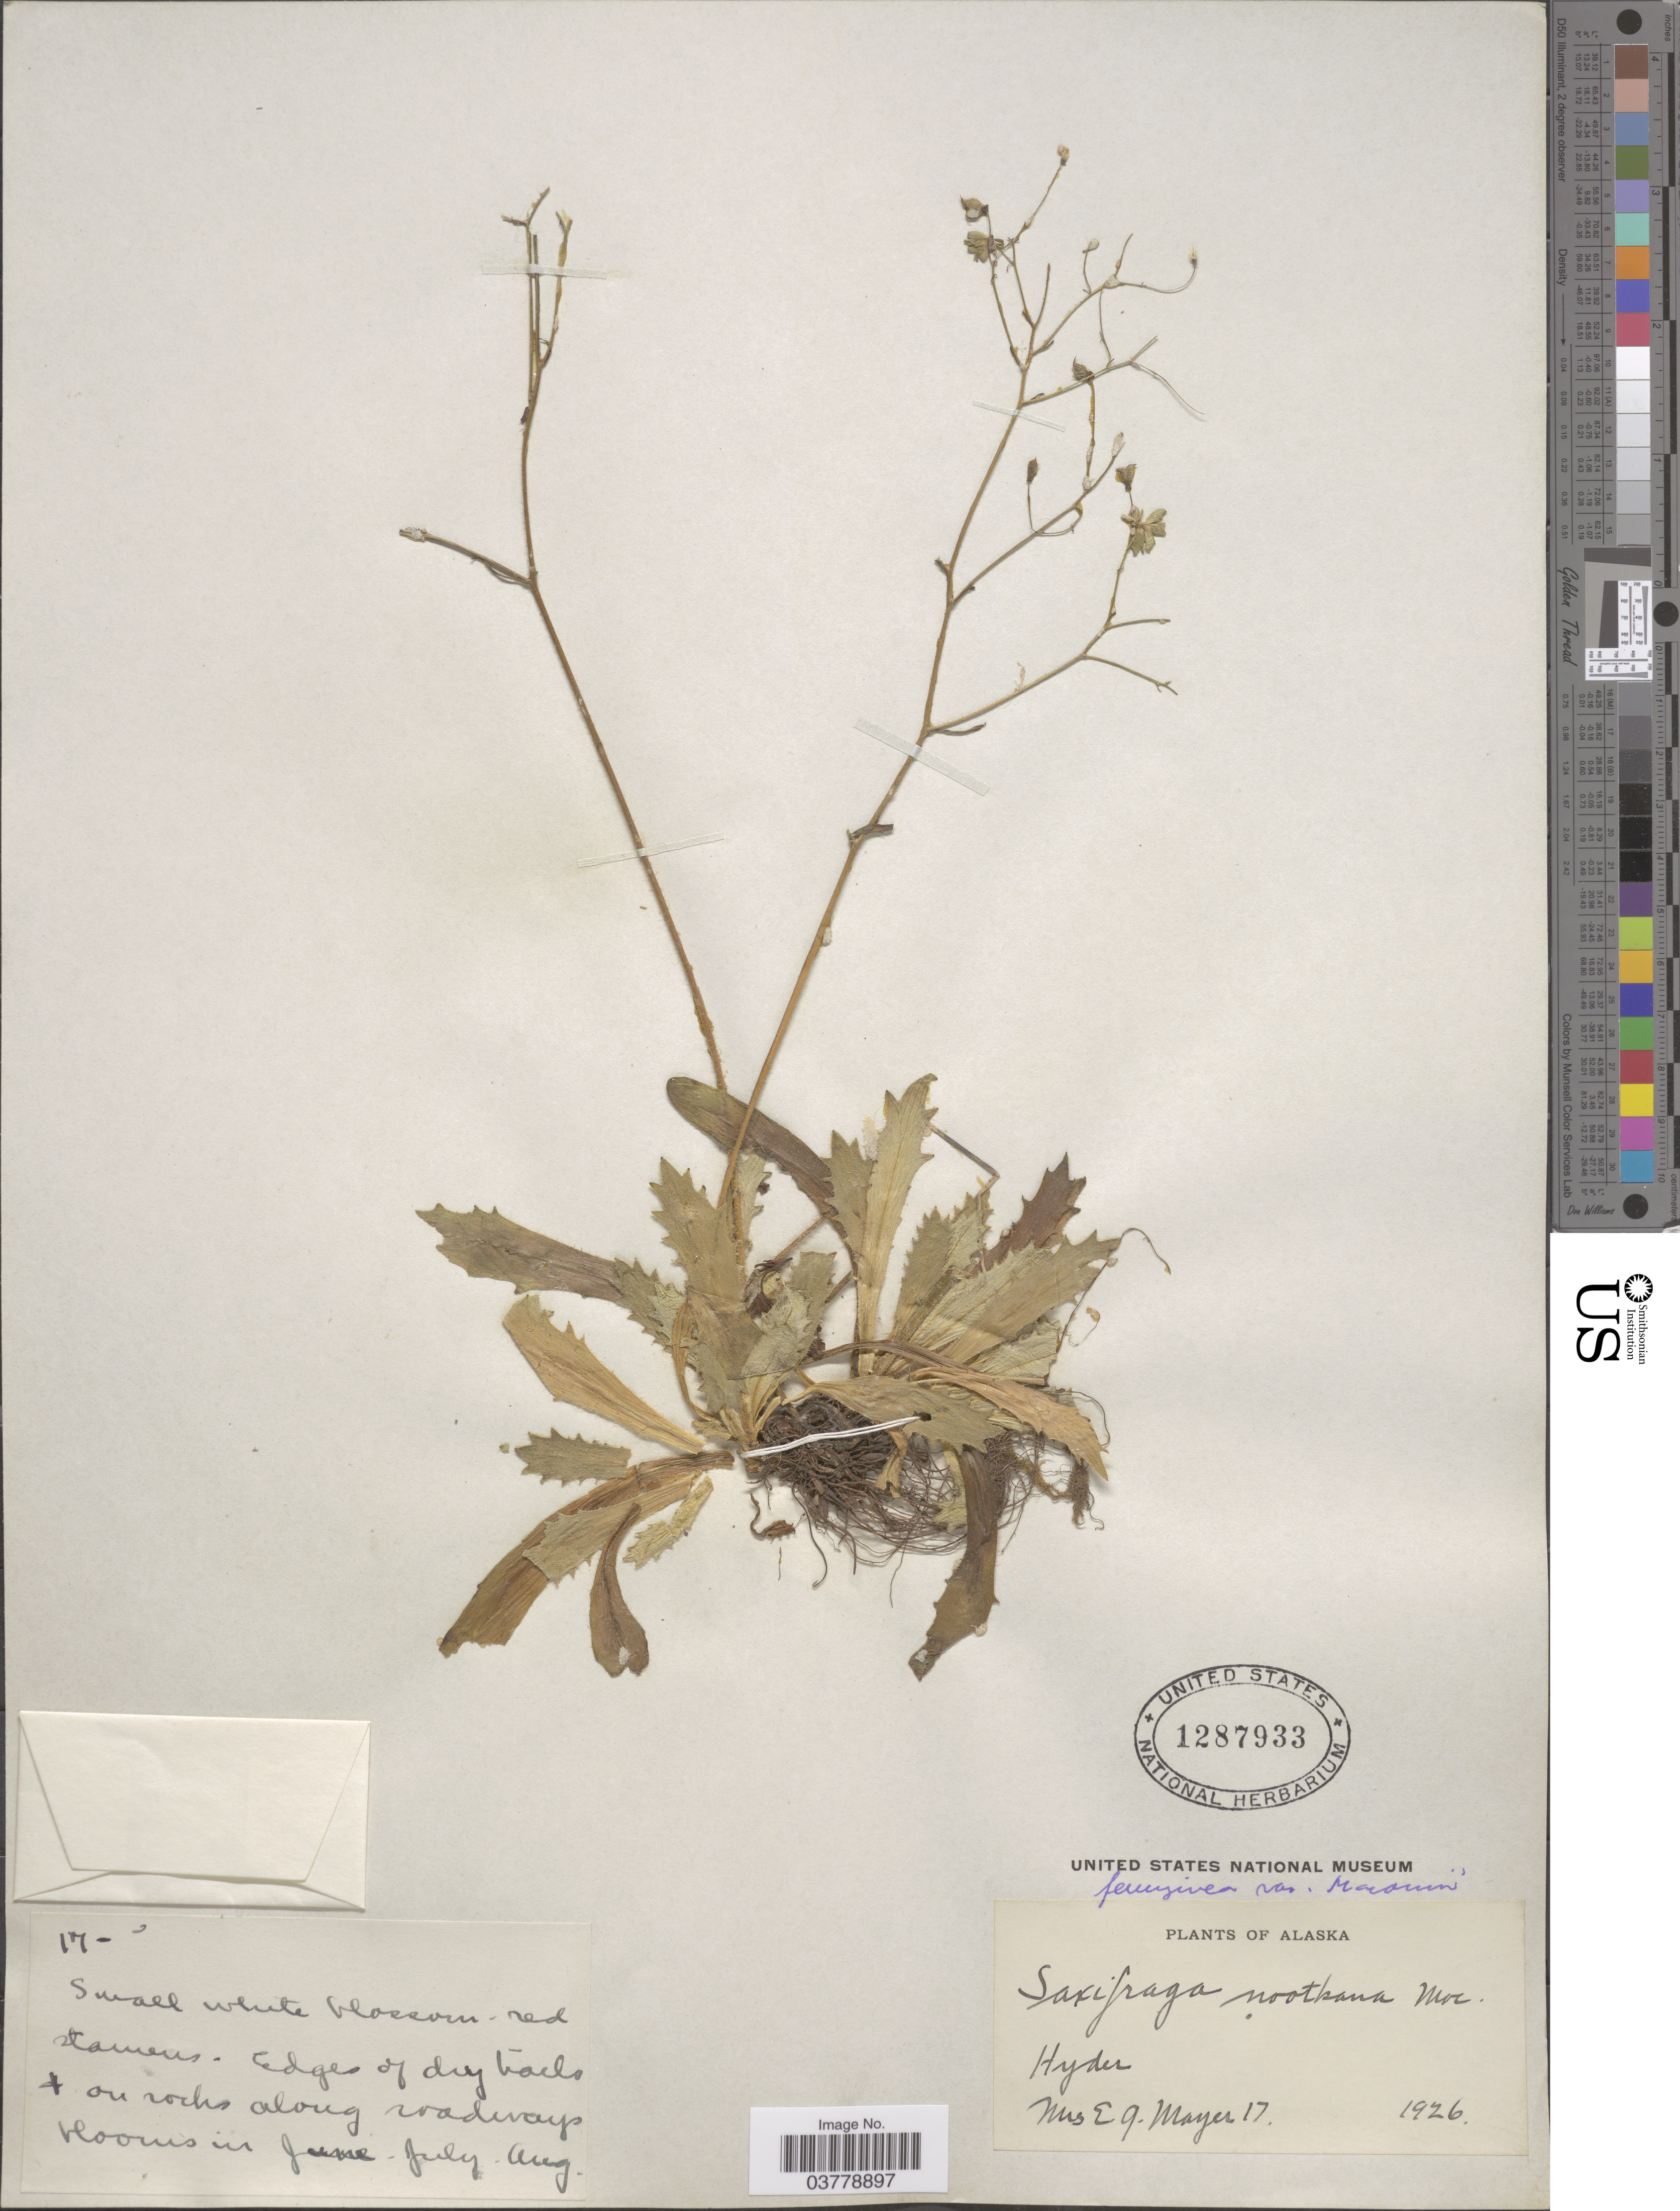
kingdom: Plantae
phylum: Tracheophyta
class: Magnoliopsida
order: Saxifragales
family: Saxifragaceae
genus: Micranthes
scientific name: Micranthes ferruginea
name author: (Graham) Brouillet & Gornall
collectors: E. Mayer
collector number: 17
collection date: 1926-06/1926-08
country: United States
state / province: Alaska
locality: Hyder.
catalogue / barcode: US 1287933